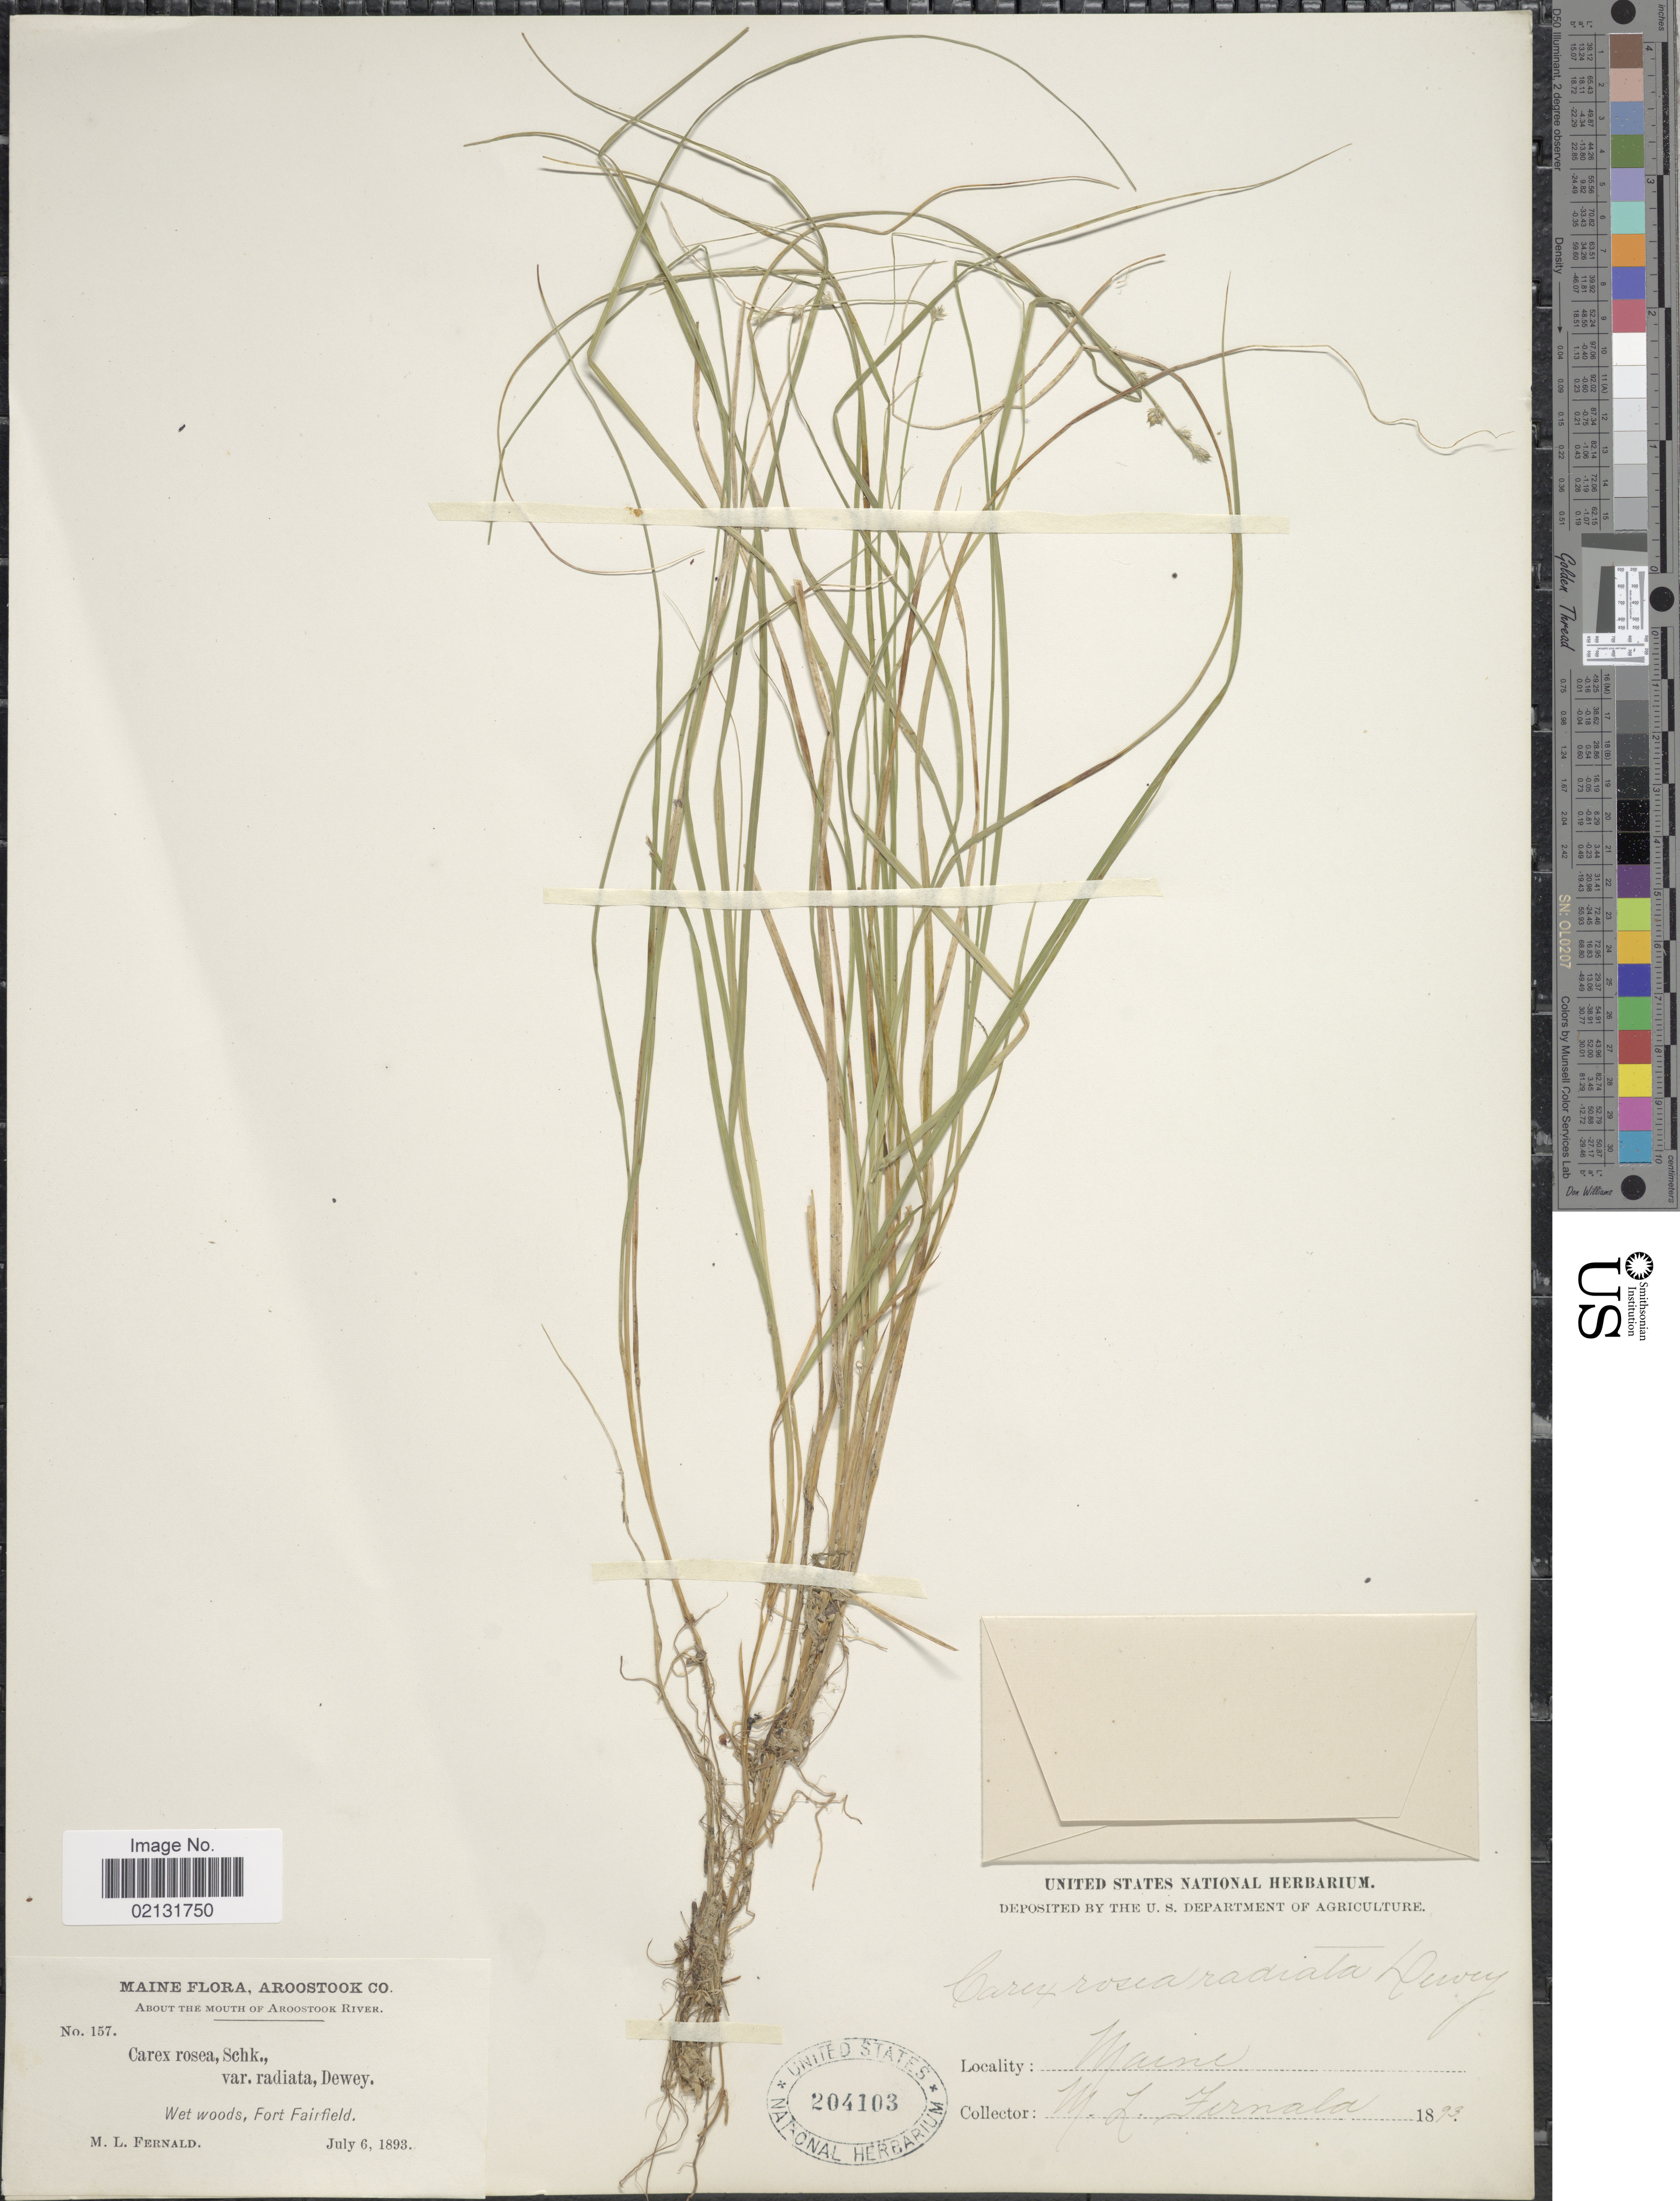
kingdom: Plantae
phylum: Tracheophyta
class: Liliopsida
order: Poales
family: Cyperaceae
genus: Carex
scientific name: Carex rosea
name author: Willd.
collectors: M. L. Fernald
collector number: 157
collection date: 1893-07-06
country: United States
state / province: Maine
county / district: Aroostook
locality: about the mouth of Aroostook River, Fort Fairfield.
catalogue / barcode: US 204103